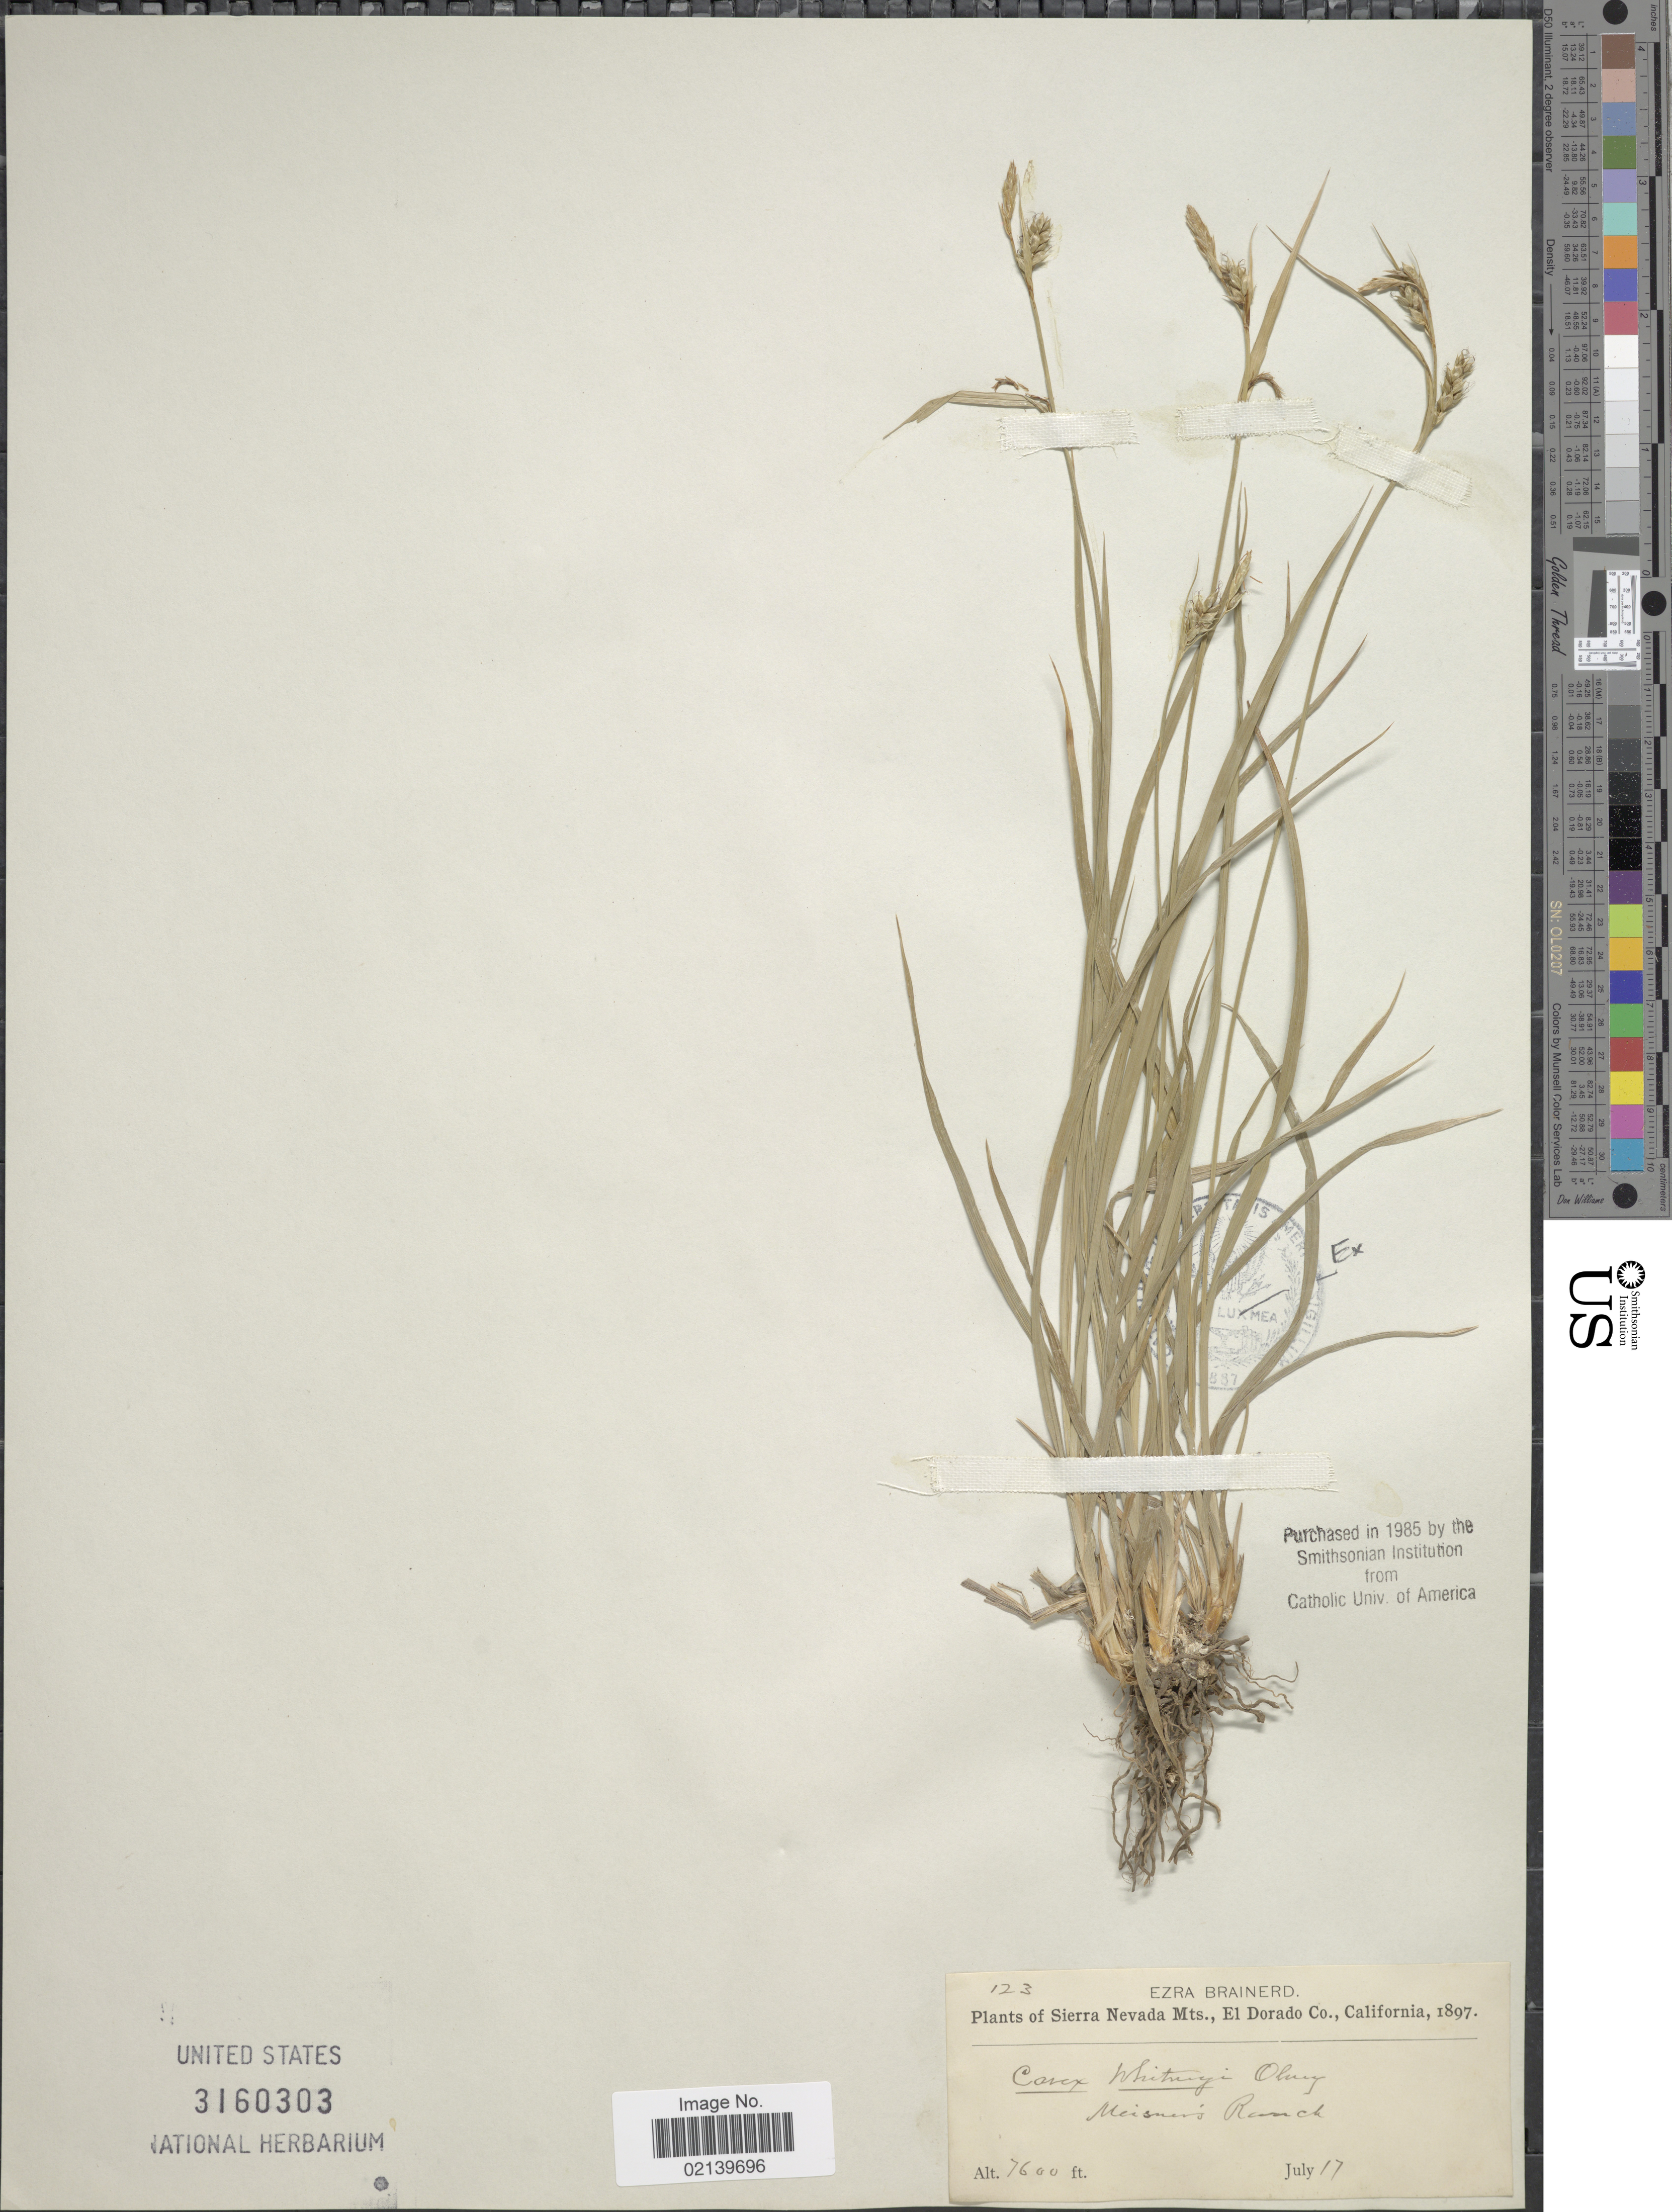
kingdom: Plantae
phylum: Tracheophyta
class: Liliopsida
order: Poales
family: Cyperaceae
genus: Carex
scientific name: Carex whitneyi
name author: Olney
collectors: E. Brainerd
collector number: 123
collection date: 1897-07-17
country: United States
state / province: California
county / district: El Dorado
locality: Sierra Nevada Mts., El Dorado Co., Meisner's Pond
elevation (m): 2316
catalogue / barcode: US 3160303